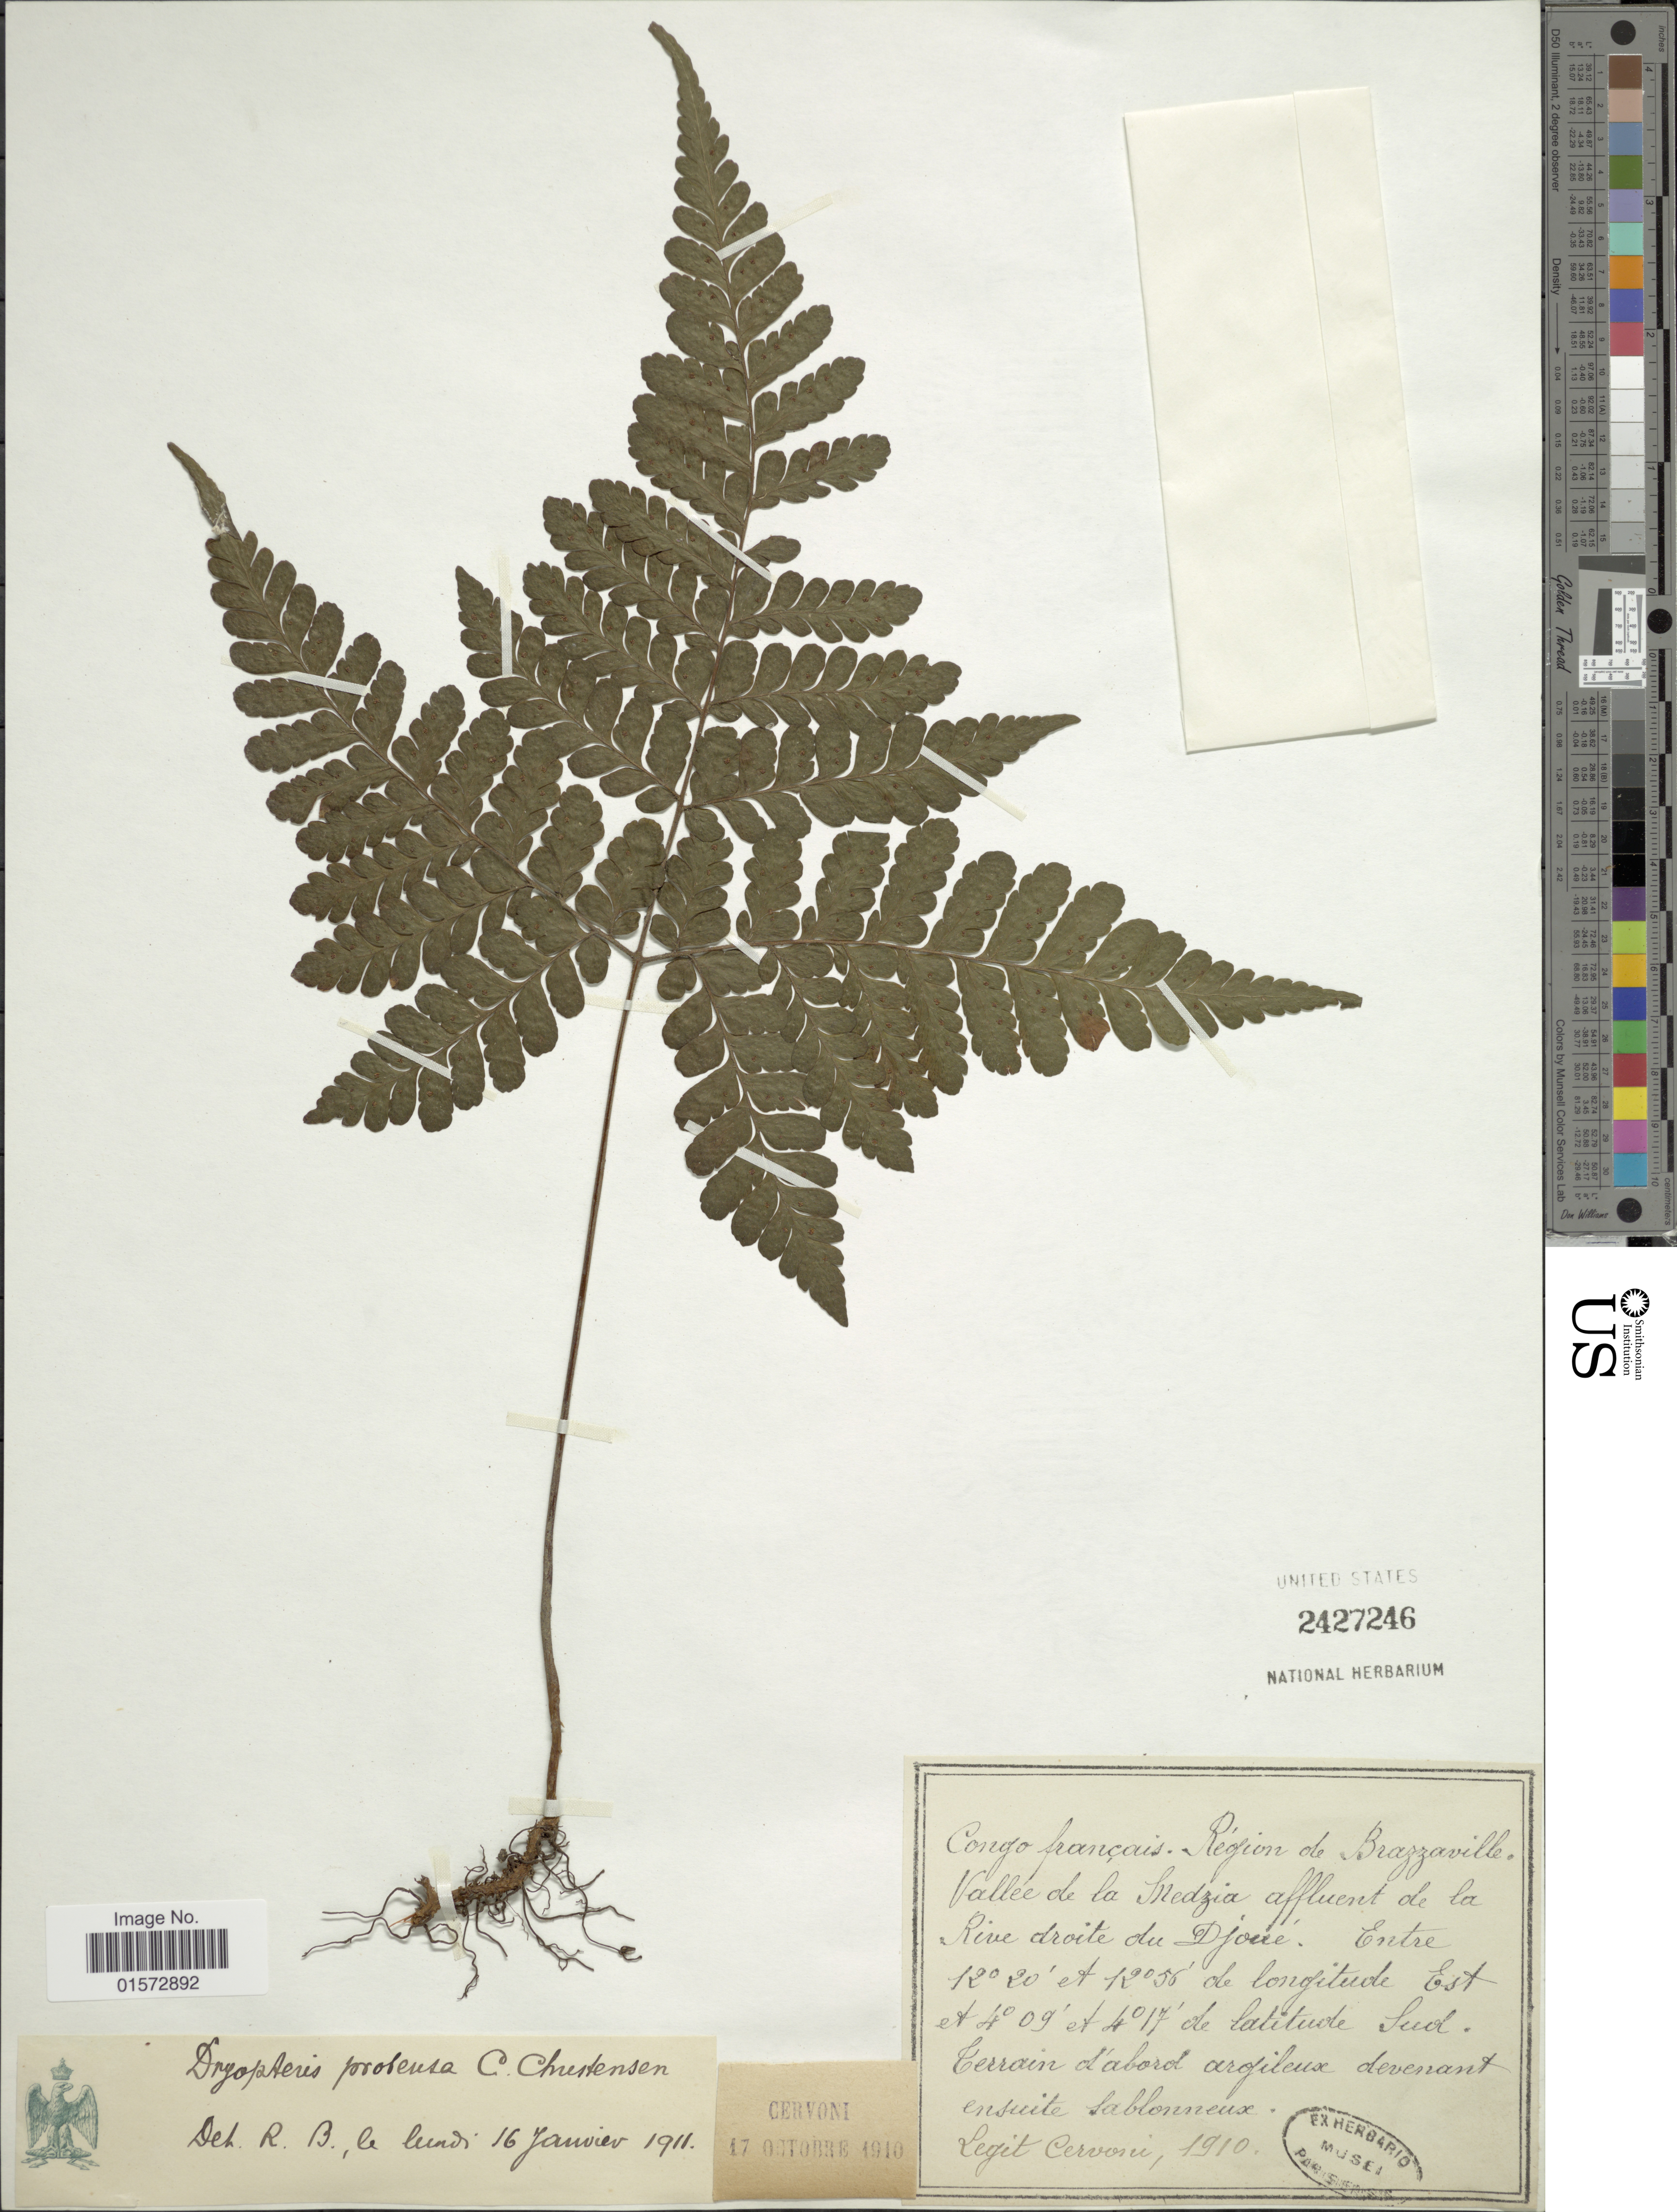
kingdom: Plantae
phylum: Tracheophyta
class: Polypodiopsida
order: Polypodiales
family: Tectariaceae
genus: Triplophyllum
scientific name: Triplophyllum protensum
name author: (Sw.) Holttum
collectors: Cervoni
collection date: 1910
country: Congo, Republic of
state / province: Brazzaville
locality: Congo francais, Region de Brazzaville, Vallee de la Medzia affluent de la Rive droite du Djoué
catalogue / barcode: US 2427246